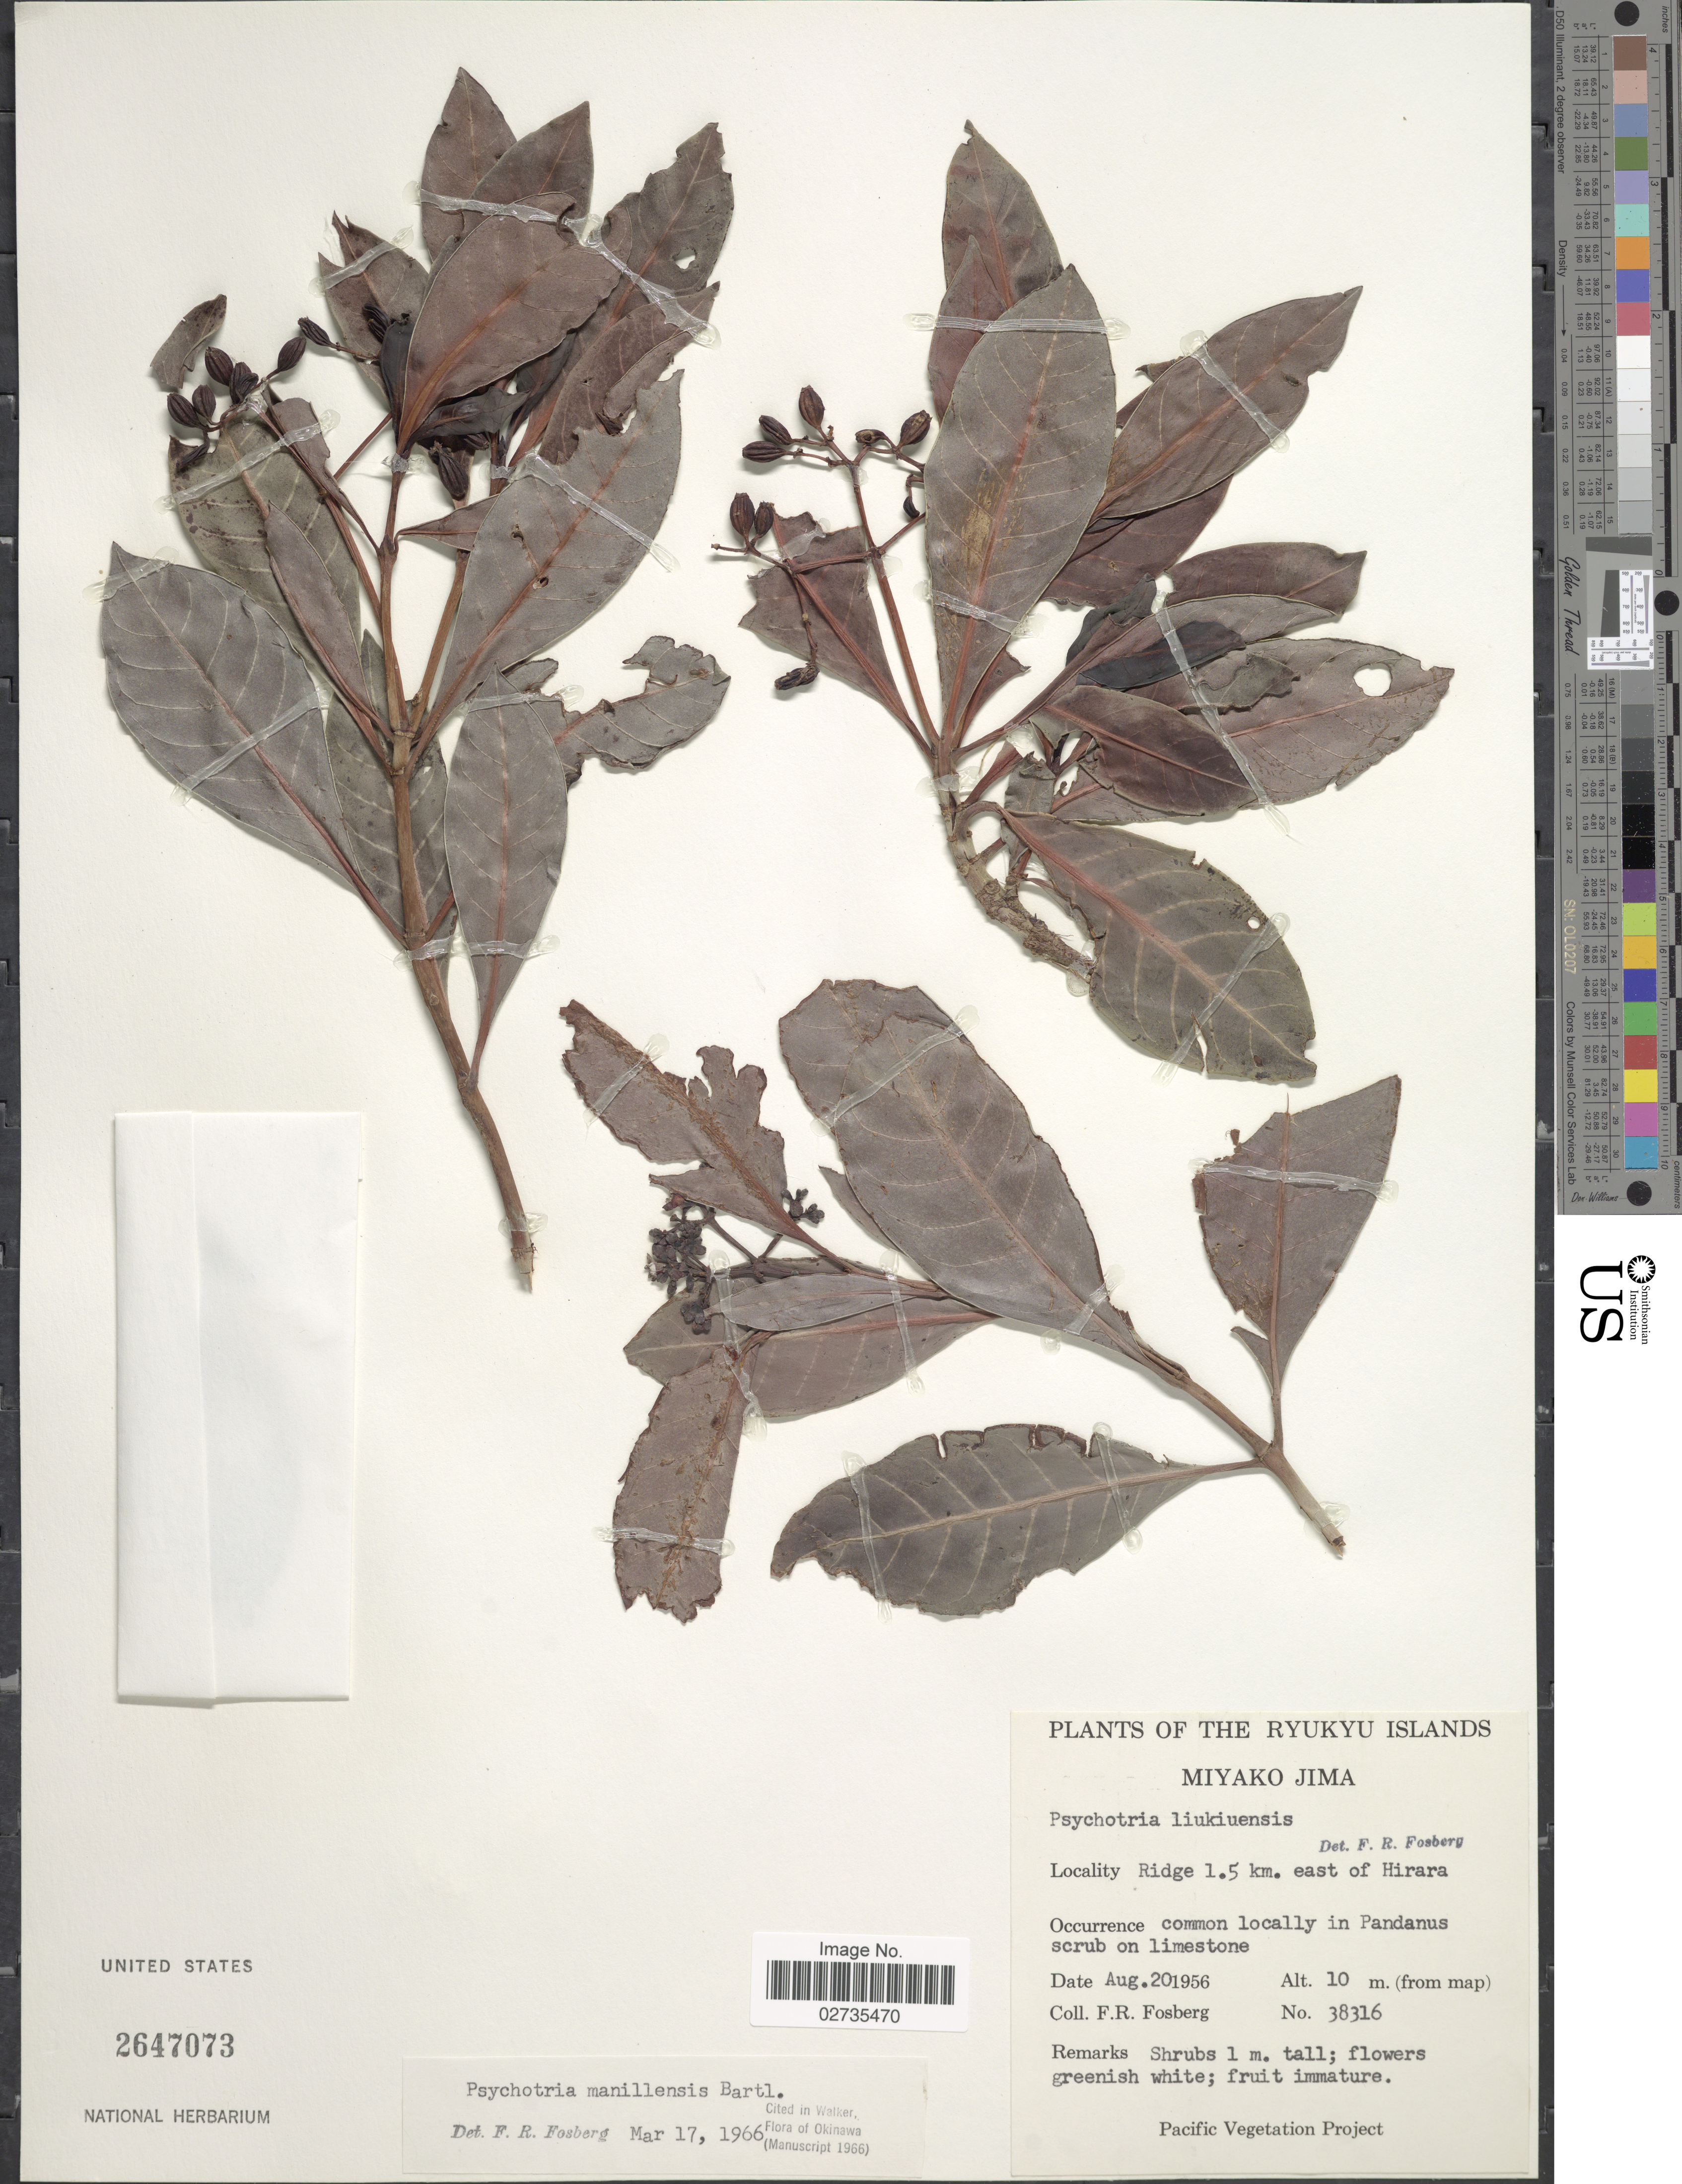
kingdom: Plantae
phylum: Tracheophyta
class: Magnoliopsida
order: Gentianales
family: Rubiaceae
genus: Psychotria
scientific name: Psychotria manillensis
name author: Bartl. ex DC.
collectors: F. R. Fosberg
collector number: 38316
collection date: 1956-08-20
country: Japan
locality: Ryukyu Islands. Miyako Jima. Ridge 1.5 km. east of Hirara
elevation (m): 10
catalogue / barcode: US 2647073